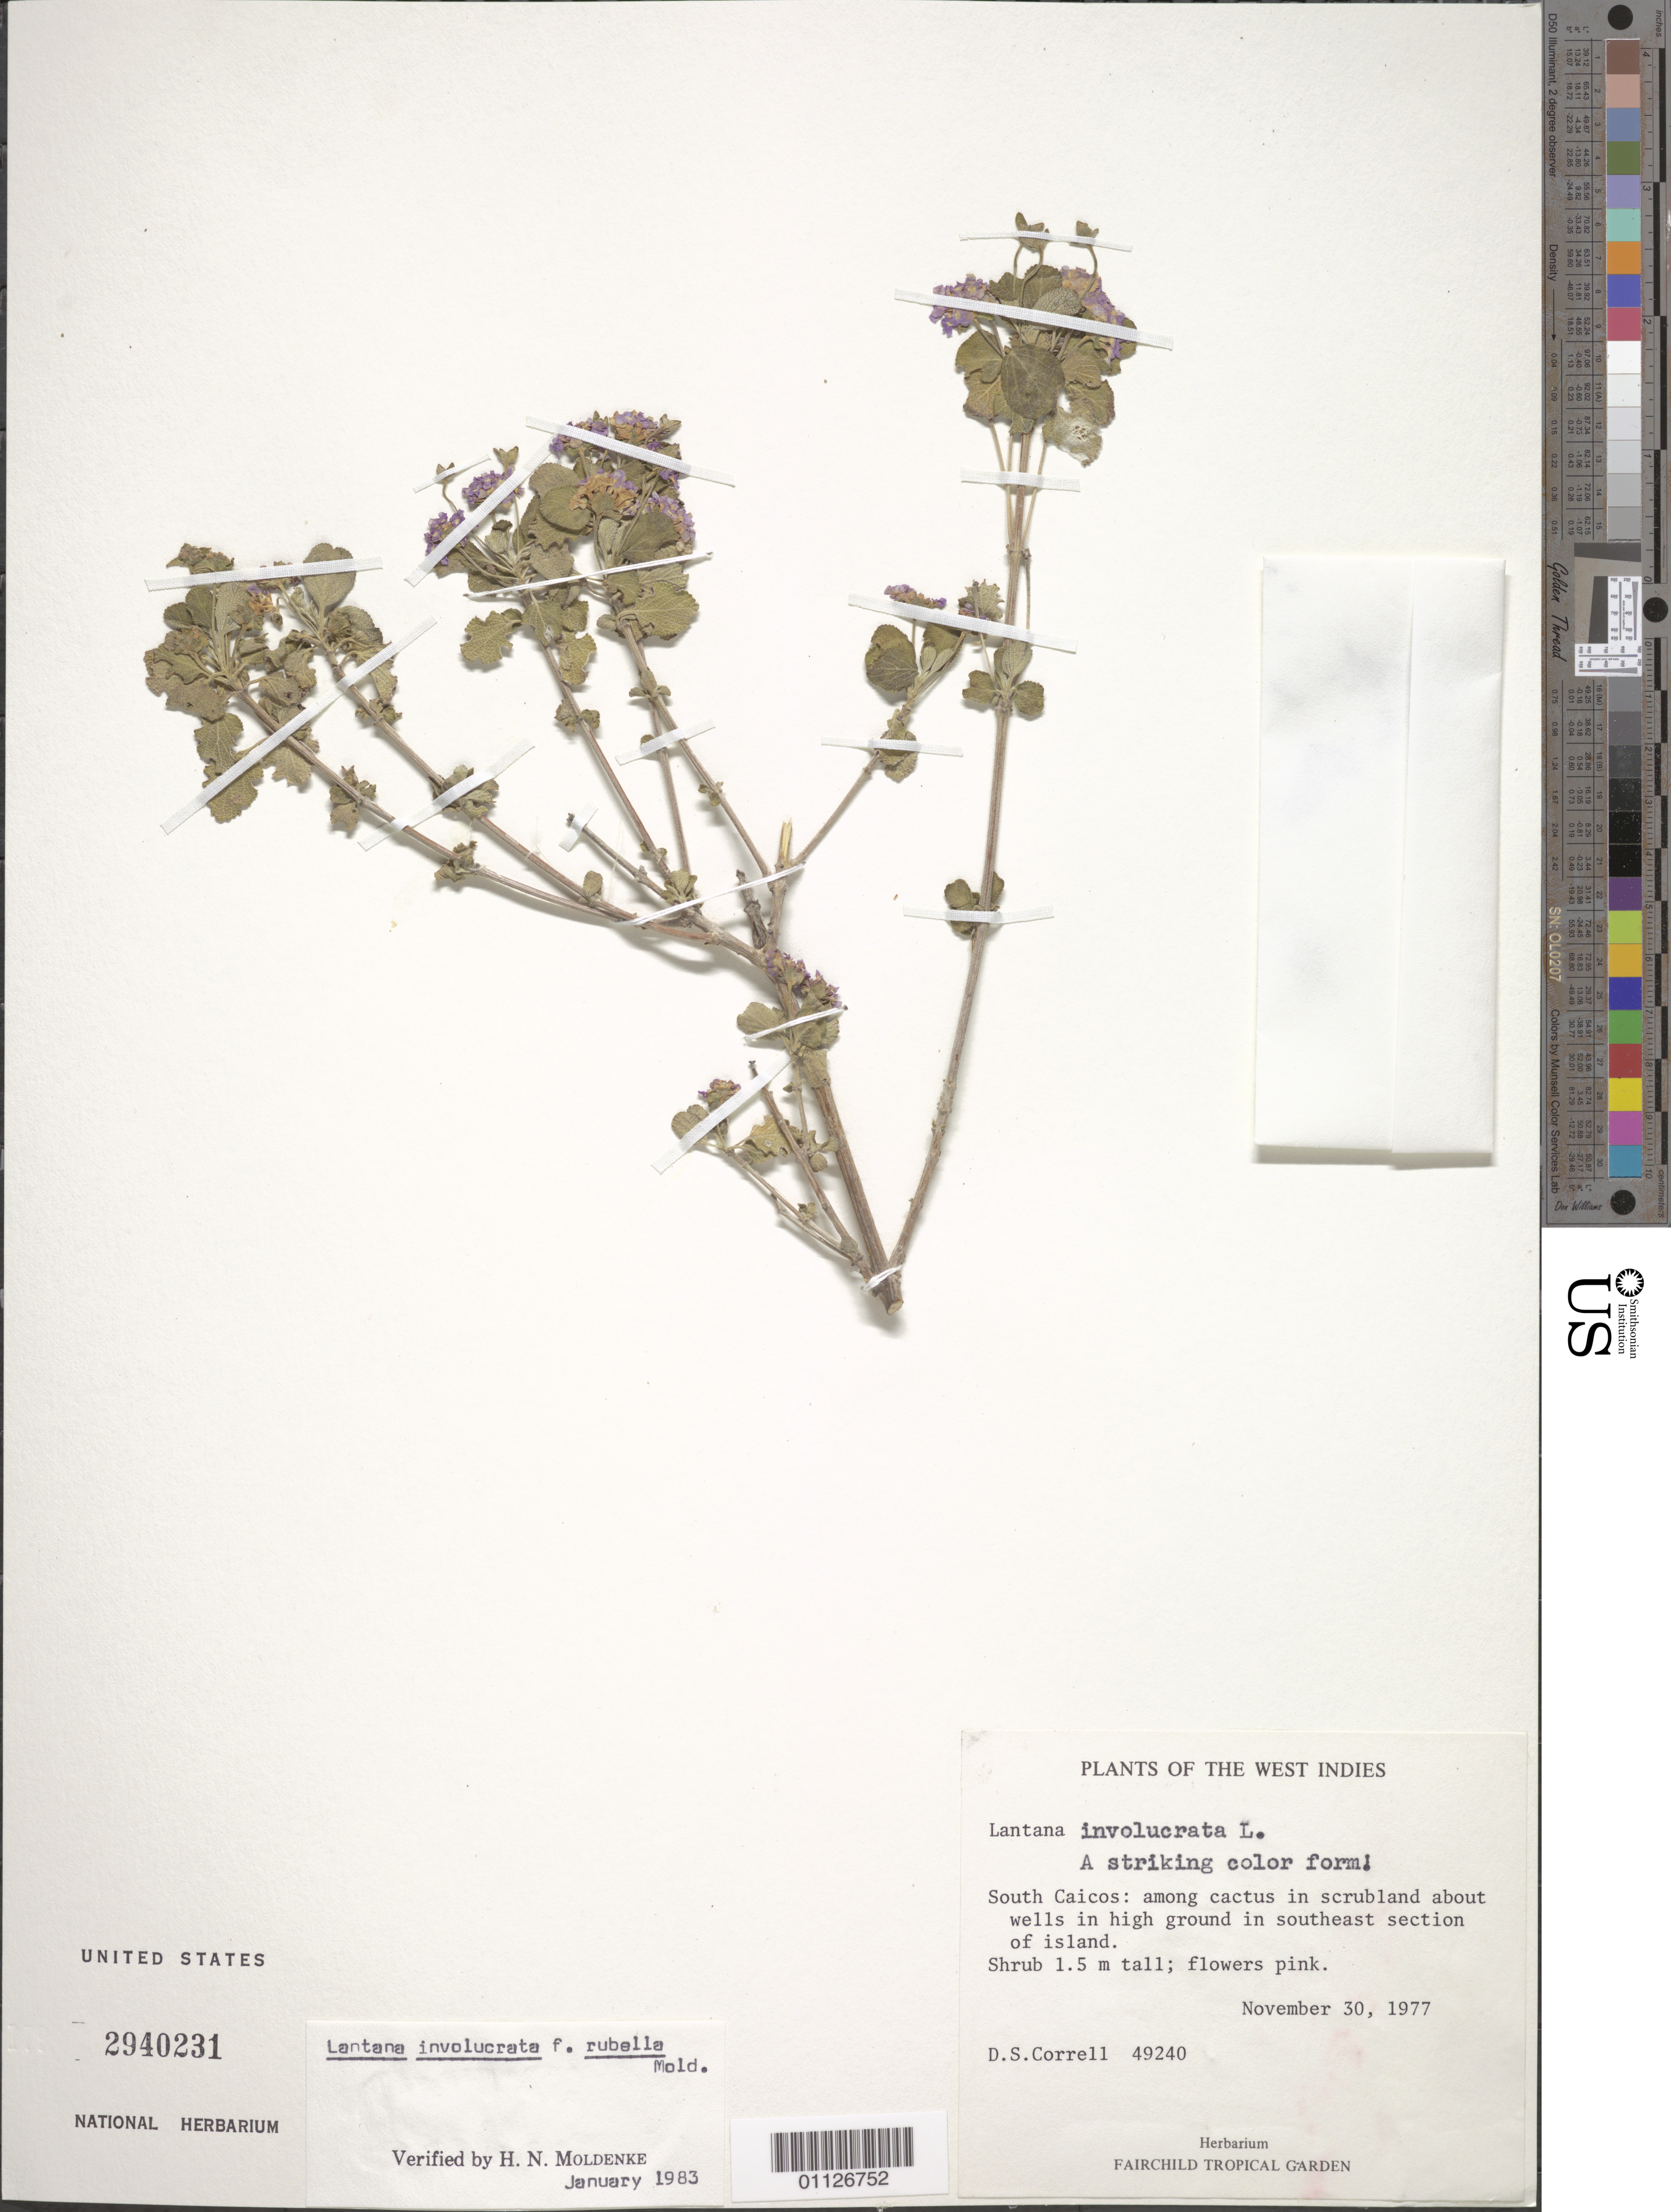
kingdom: Plantae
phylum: Tracheophyta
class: Magnoliopsida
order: Lamiales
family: Verbenaceae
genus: Lantana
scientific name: Lantana involucrata f. rubella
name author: Moldenke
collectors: D. S. Correll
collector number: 49240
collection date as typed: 30 Nov 1977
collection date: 1977-11-30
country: Turks and Caicos Islands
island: South Caicos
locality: Among cactus in scrubland about wells in high ground in SE section of island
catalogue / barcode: US 2940231